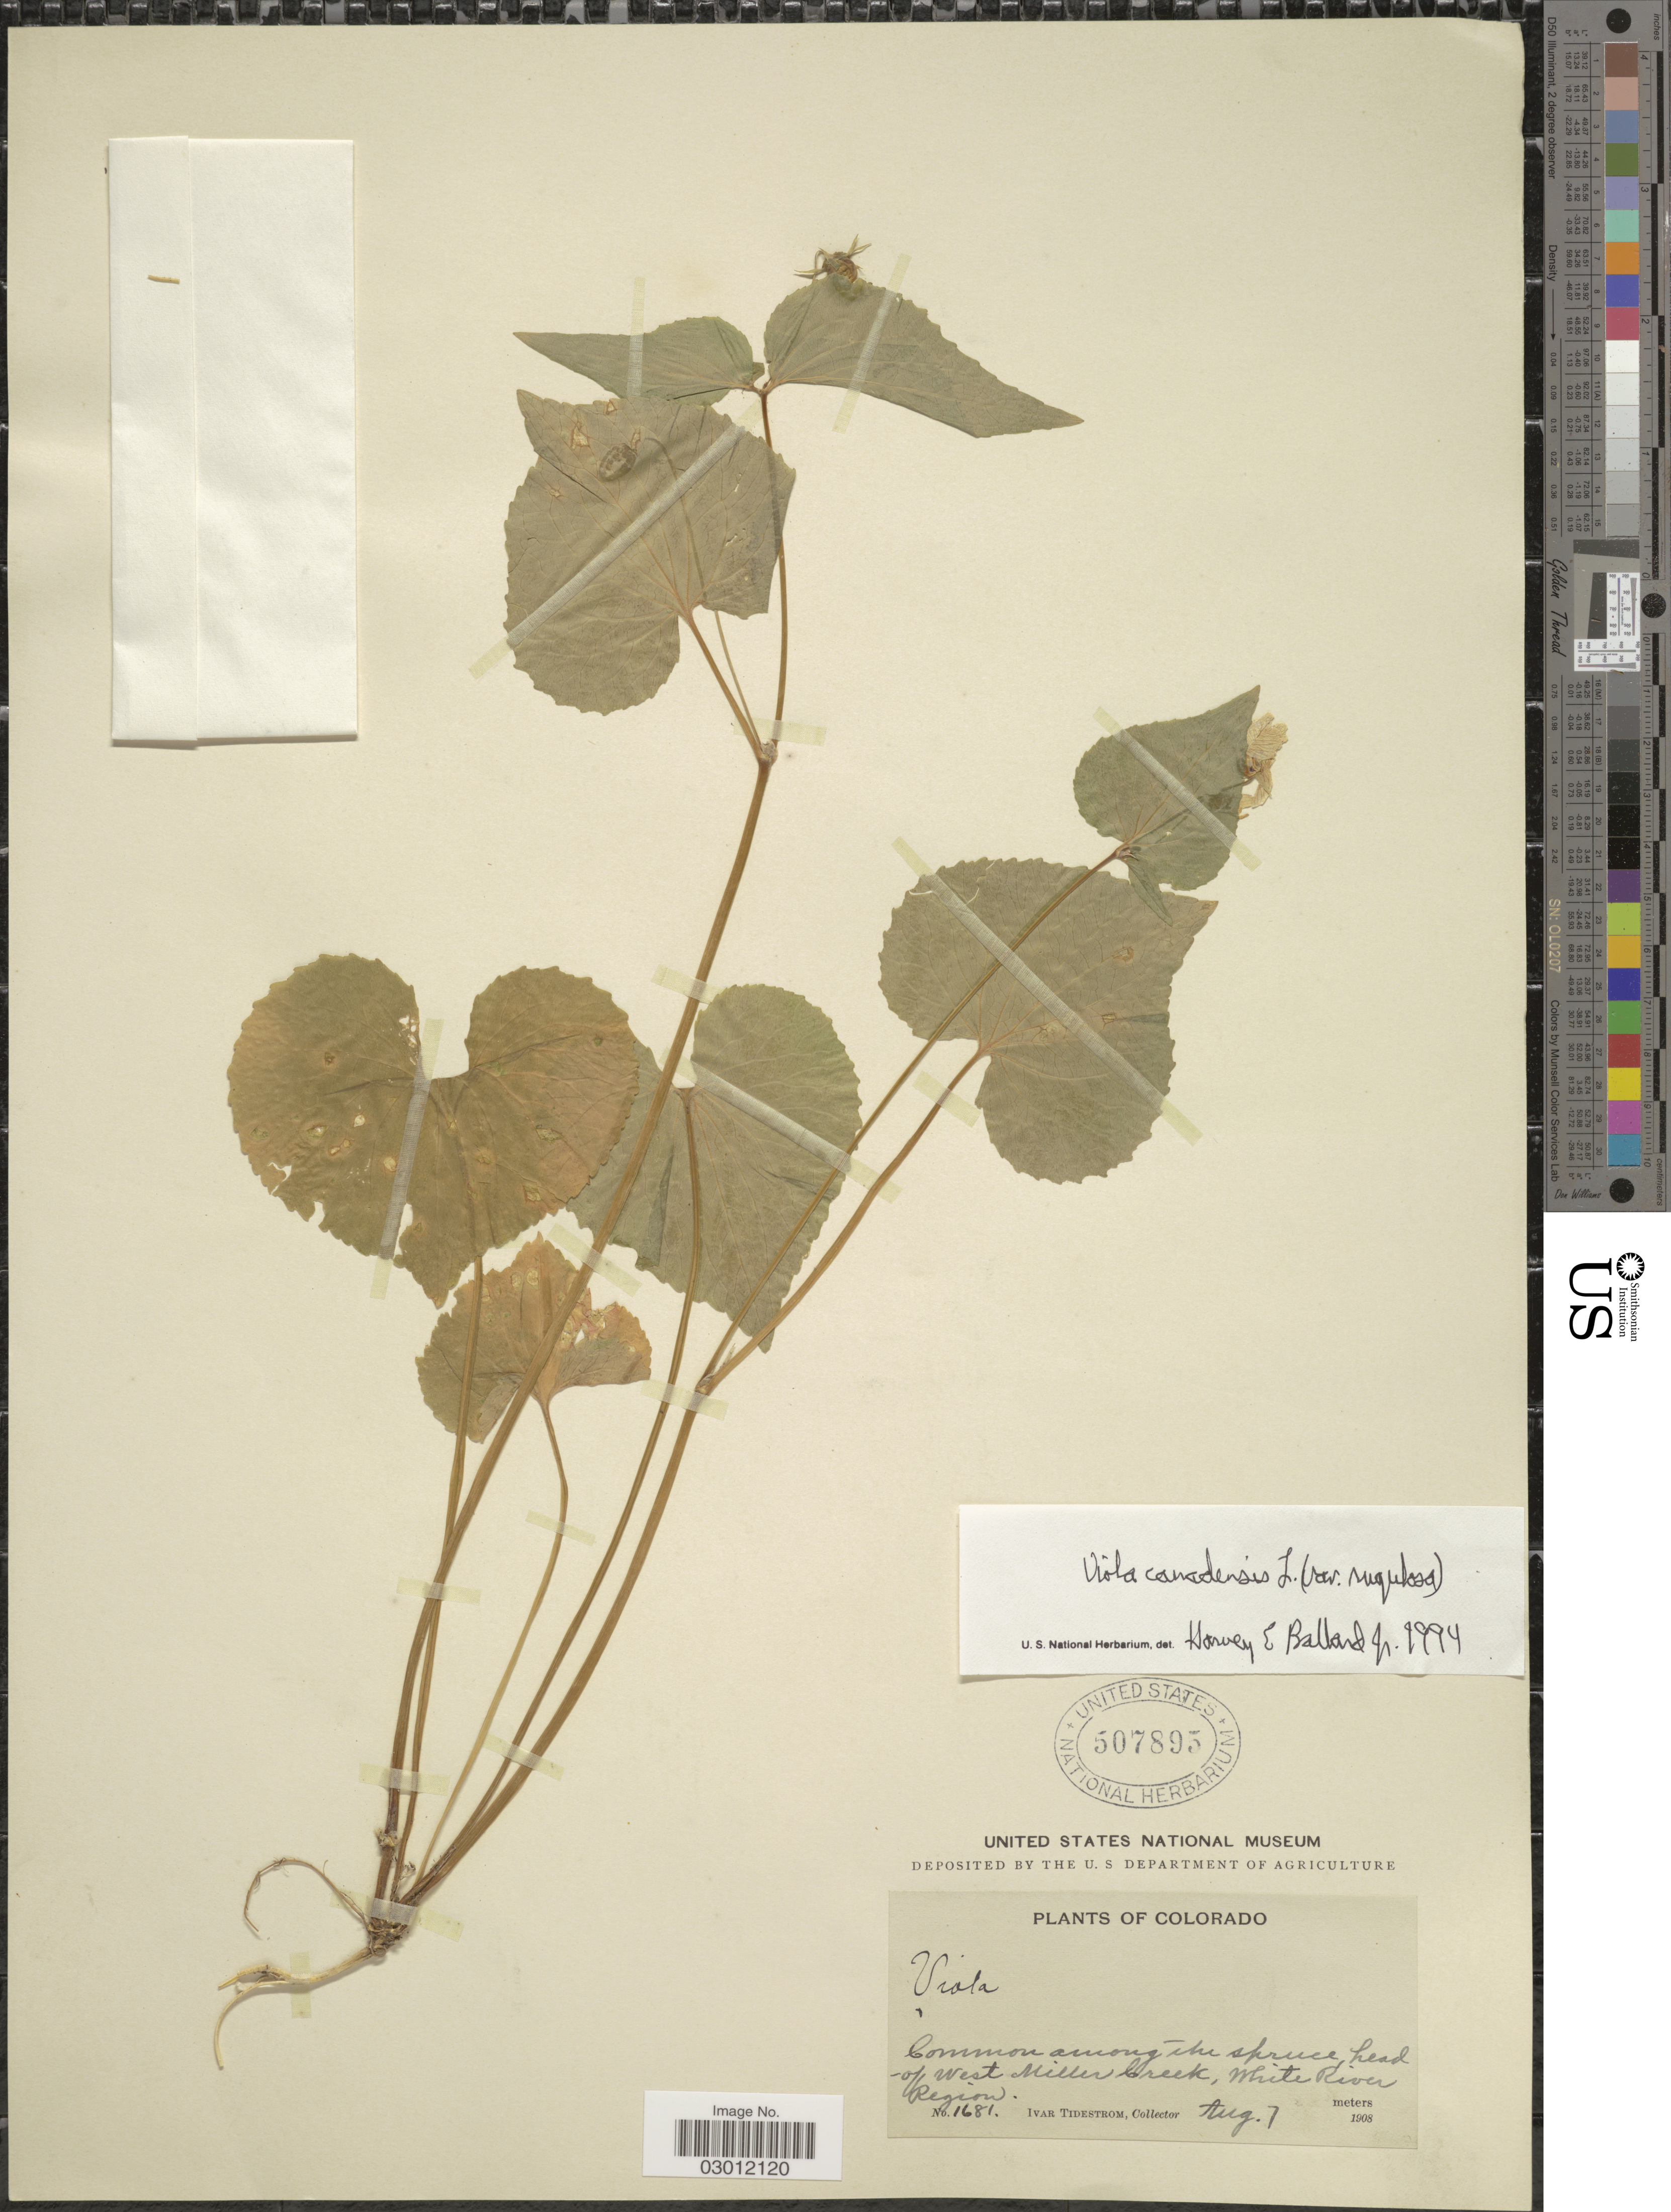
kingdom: Plantae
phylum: Tracheophyta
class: Magnoliopsida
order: Malpighiales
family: Violaceae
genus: Viola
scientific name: Viola canadensis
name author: L.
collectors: I. F. Tidestrom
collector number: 1681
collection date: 1908-08-07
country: United States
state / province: Colorado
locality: Common among the spruce head of West Miller Creek, White River Region.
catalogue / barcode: US 507895